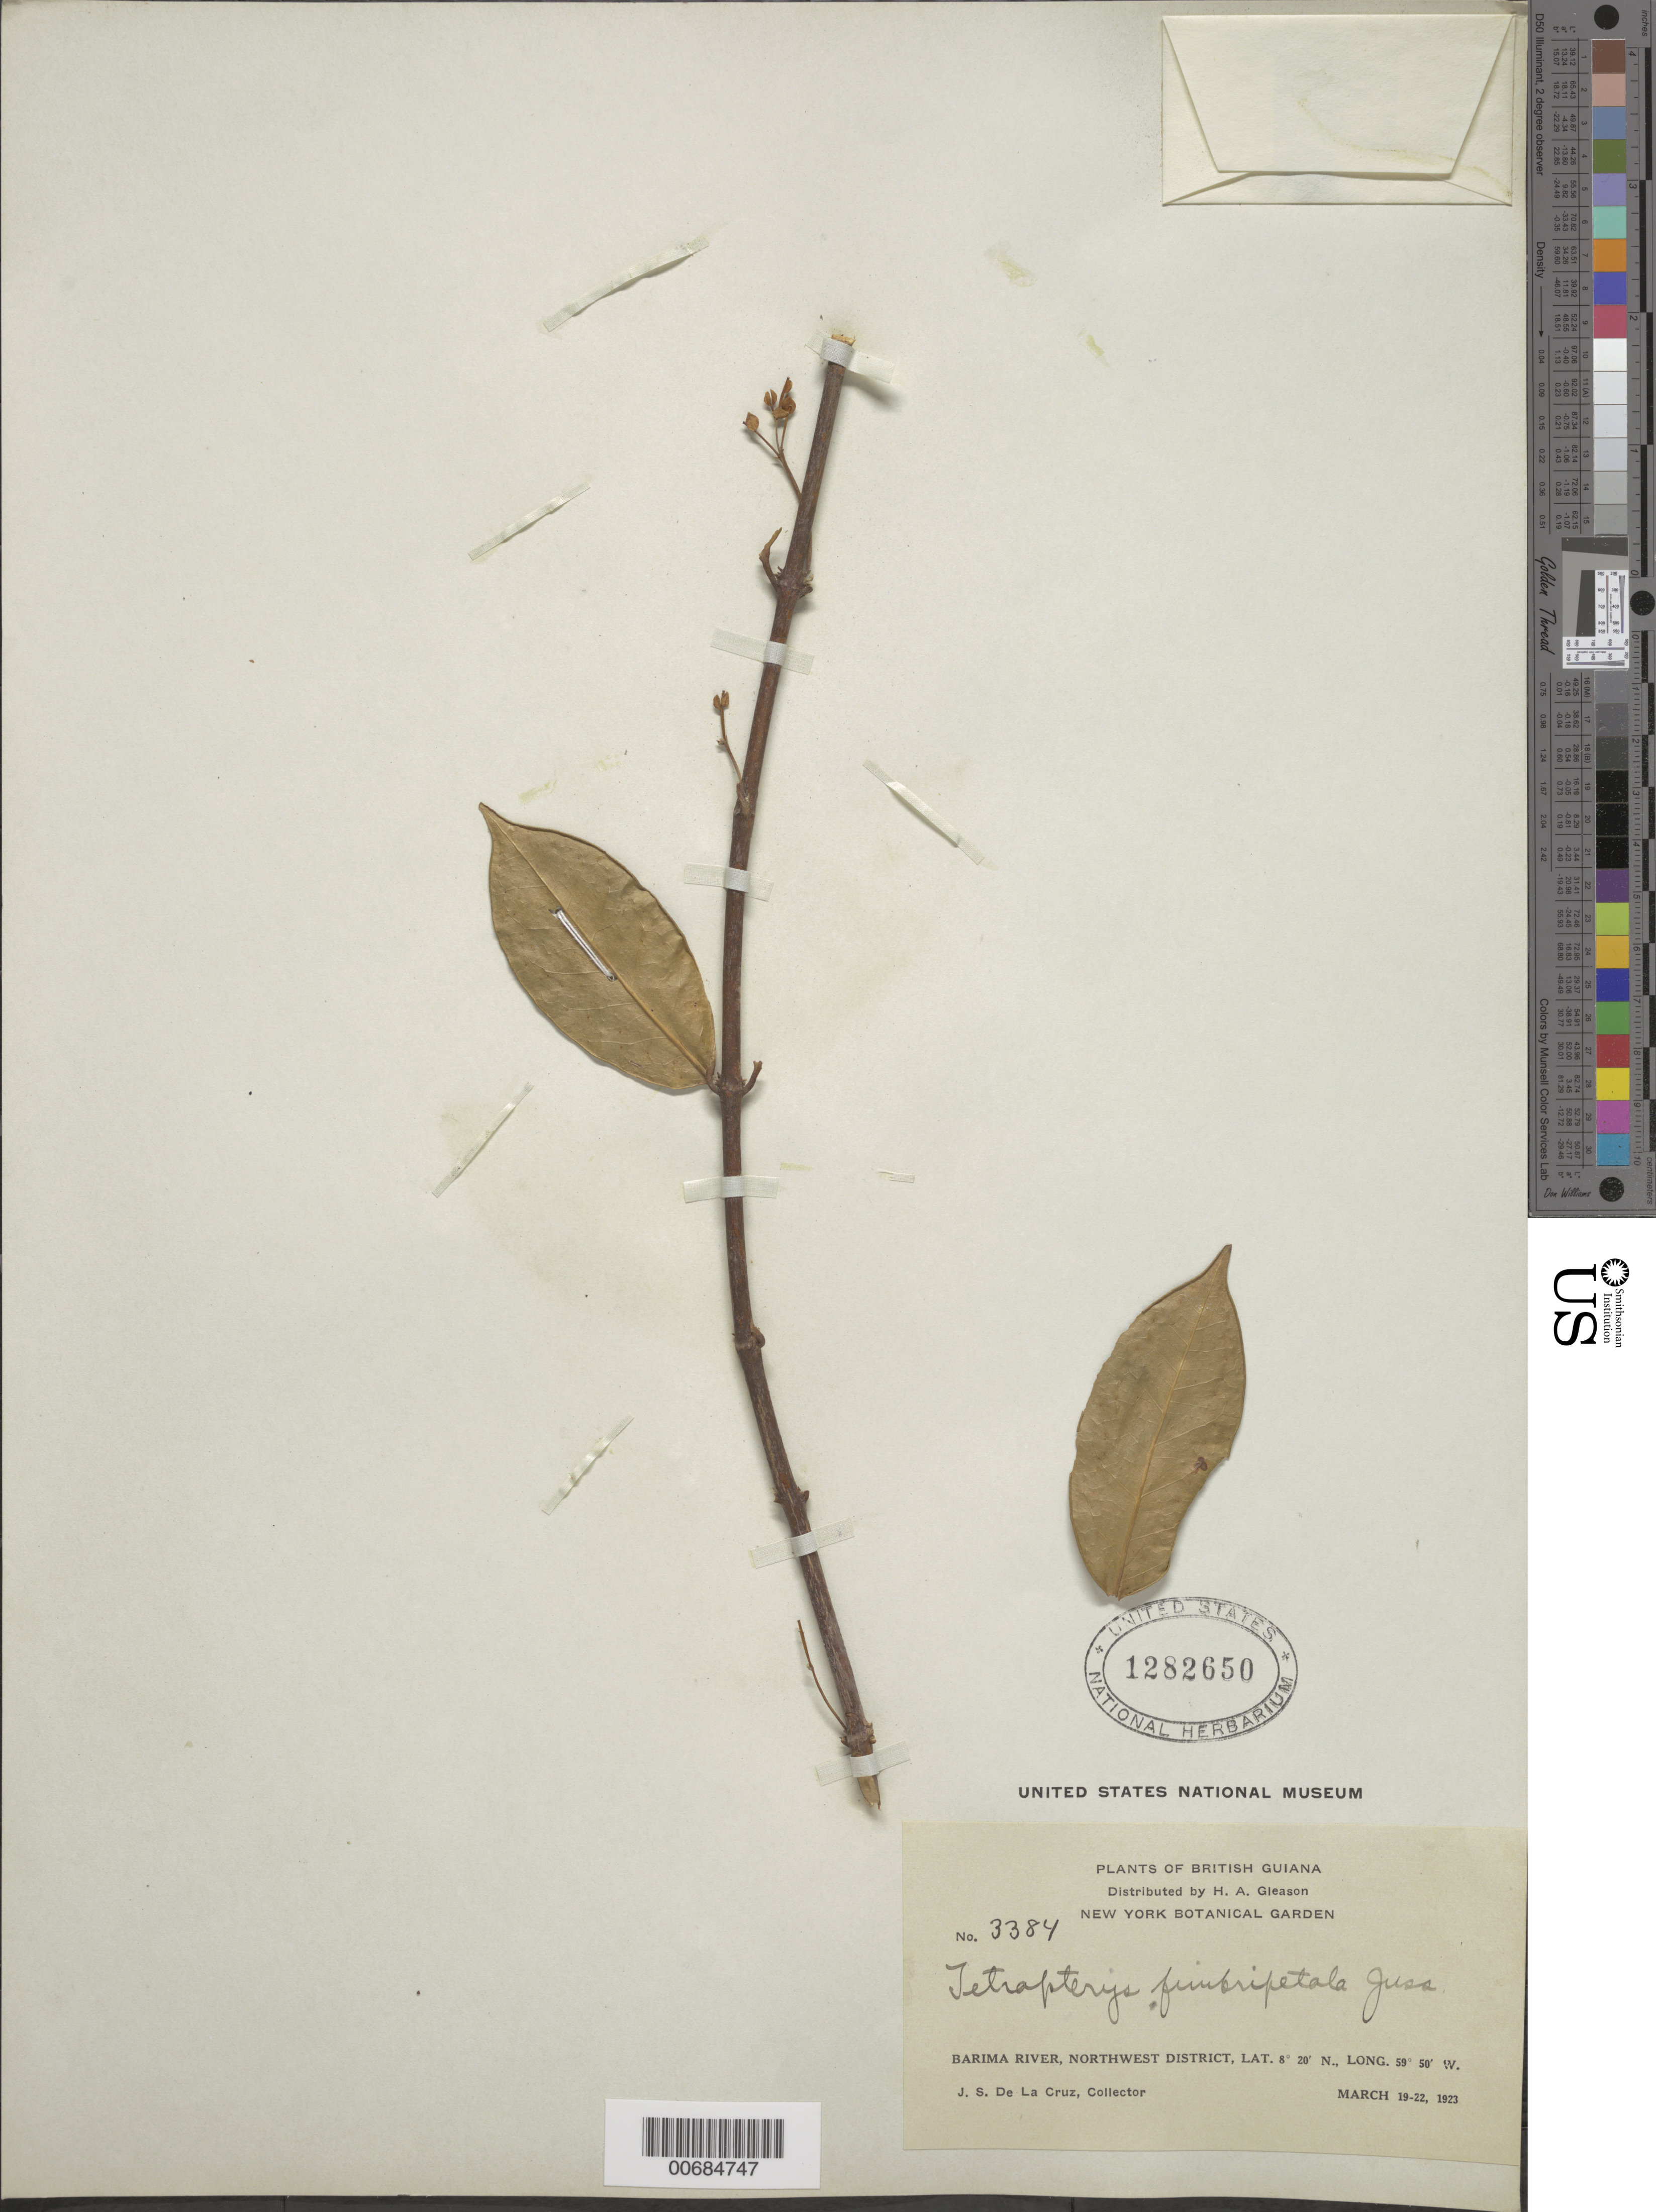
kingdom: Plantae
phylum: Tracheophyta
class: Magnoliopsida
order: Malpighiales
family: Malpighiaceae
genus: Glicophyllum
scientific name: Glicophyllum fimbripetalum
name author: (A. Juss.) R.F. Almeida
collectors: J. S. de la Cruz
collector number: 3384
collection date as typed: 19-Mar-23 to 22-Mar-23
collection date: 1923-03-19/1923-03-22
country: Guyana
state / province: Barima-Waini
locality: Barima R., NW District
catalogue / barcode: US 1282650